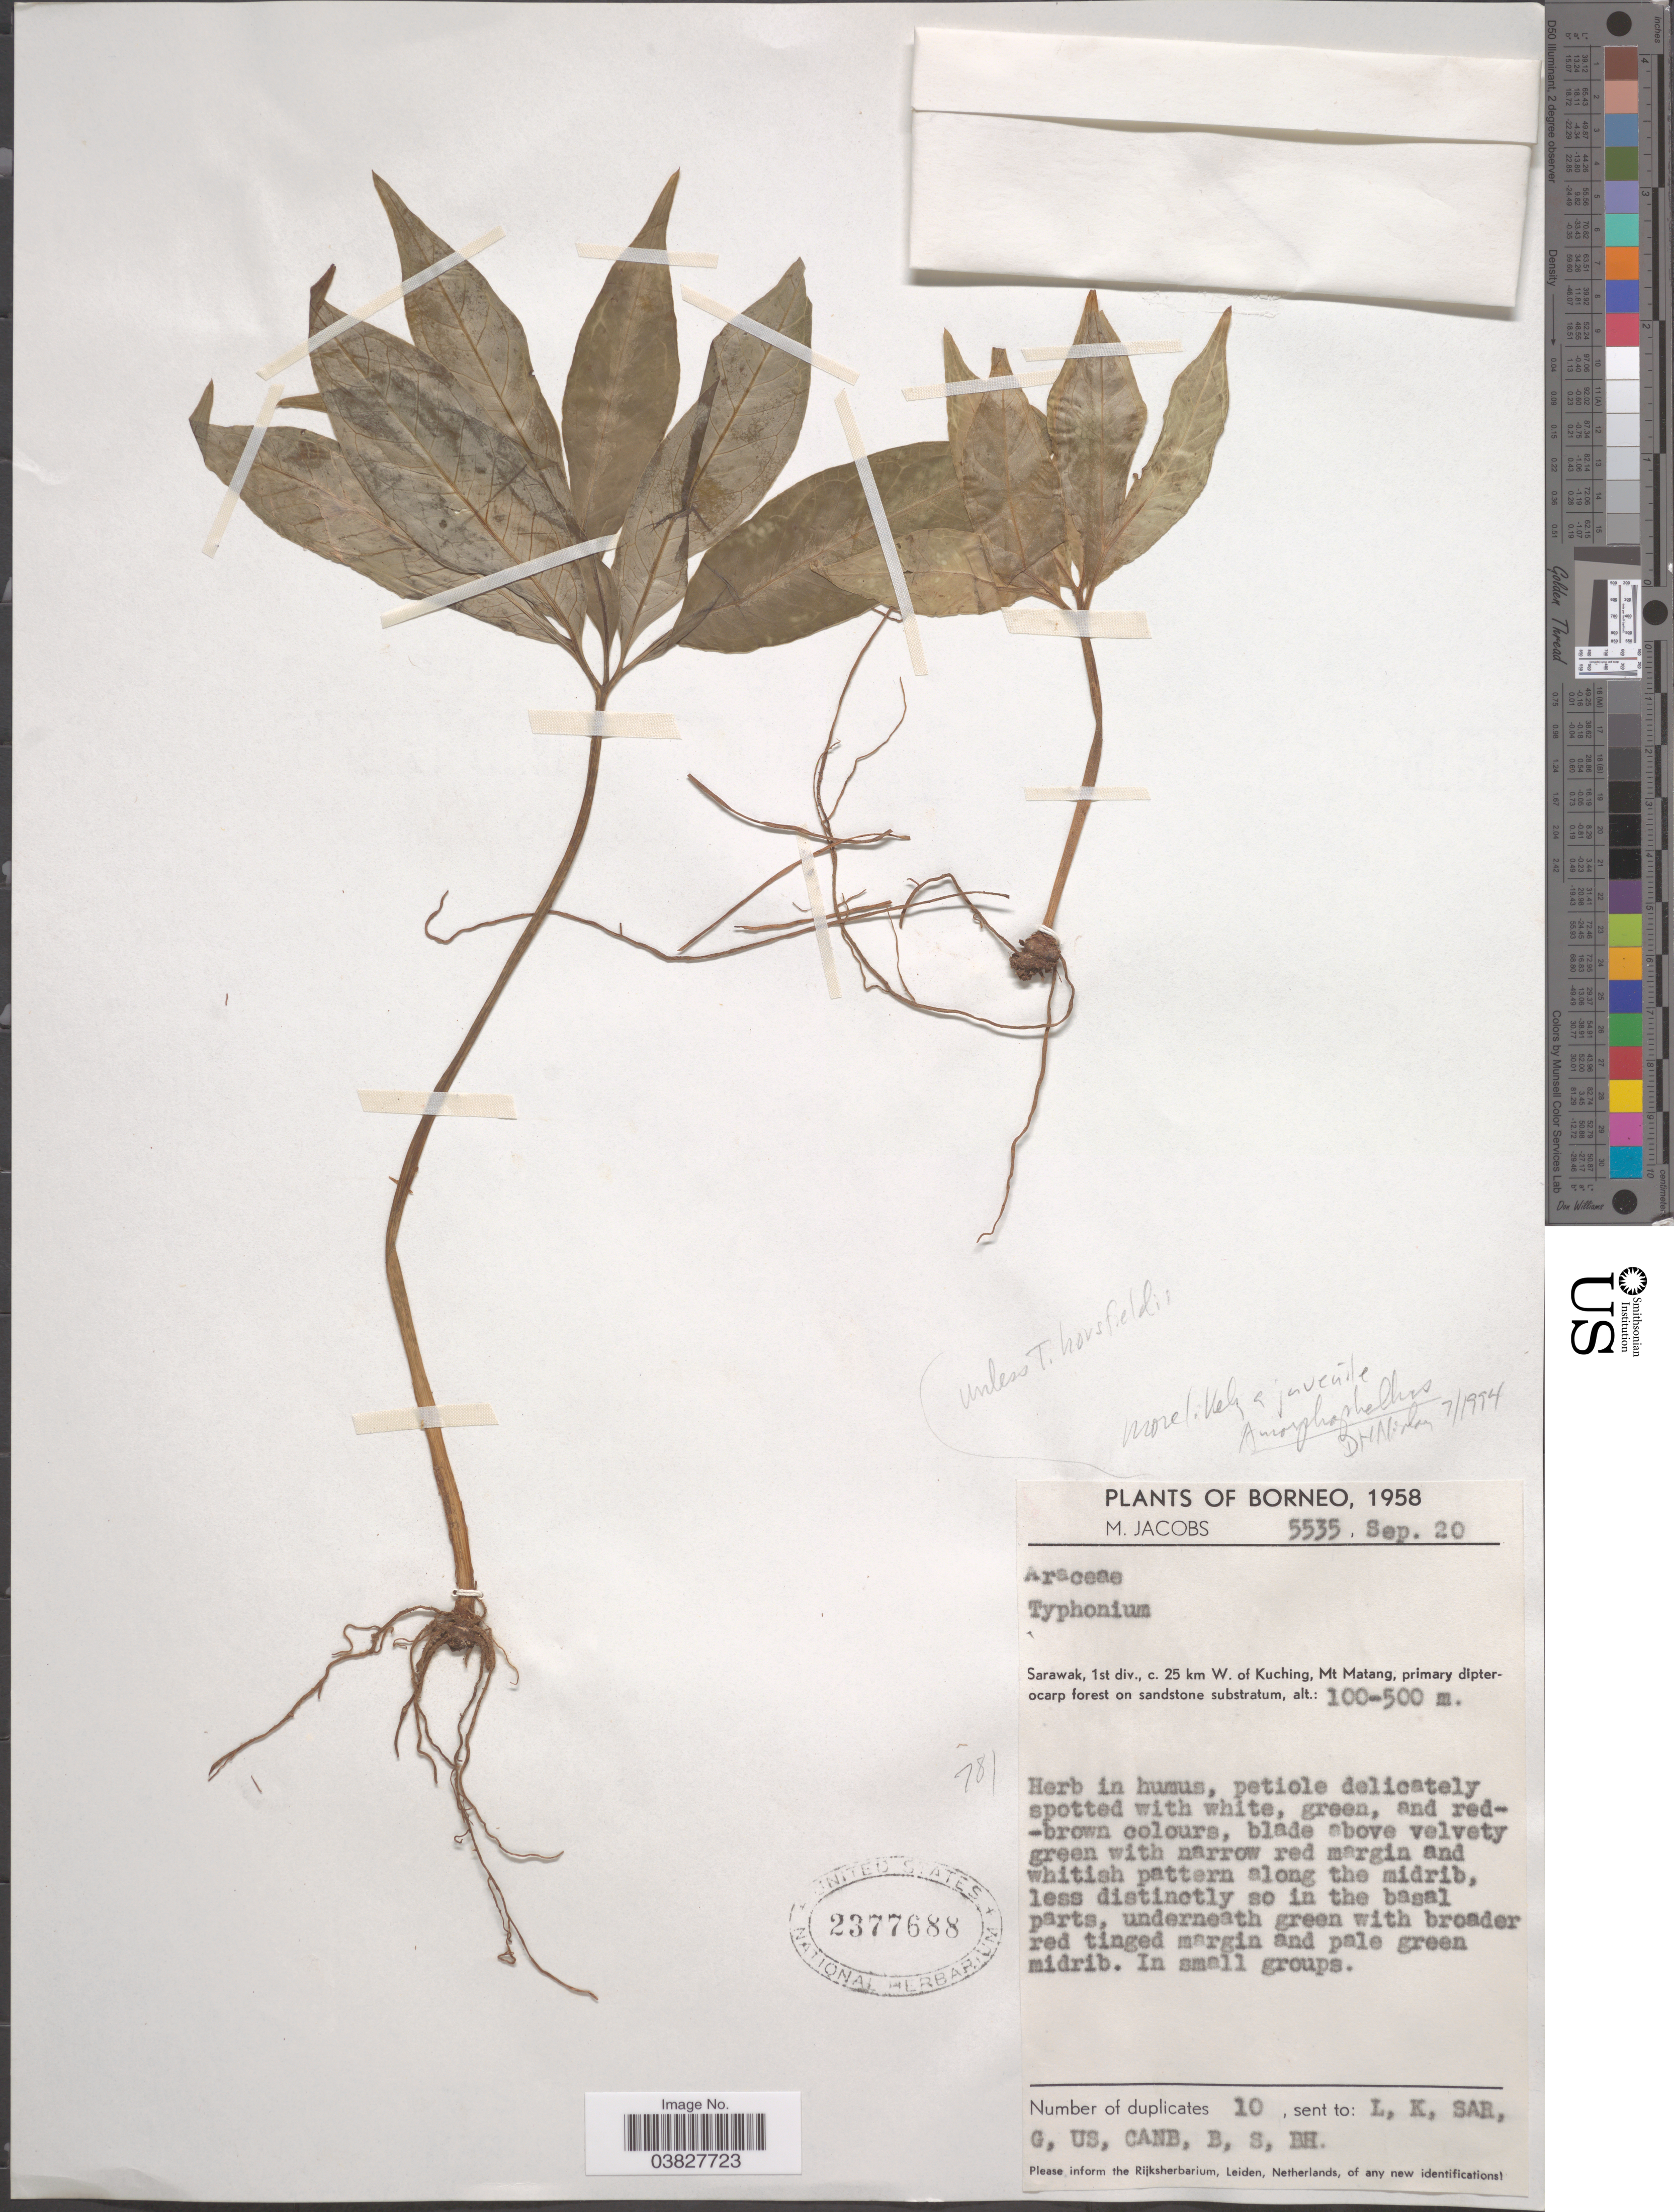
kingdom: Plantae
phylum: Tracheophyta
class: Liliopsida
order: Alismatales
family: Araceae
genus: Typhonium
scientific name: Typhonium horsfieldii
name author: (Miq.) Steenis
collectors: M. Jacobs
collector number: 5535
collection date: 1958-09-20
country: Malaysia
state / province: Sarawak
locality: Borneo. 1st div., c. 25 km W. of Kuching, Mt Matang.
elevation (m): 100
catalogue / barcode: US 2377688